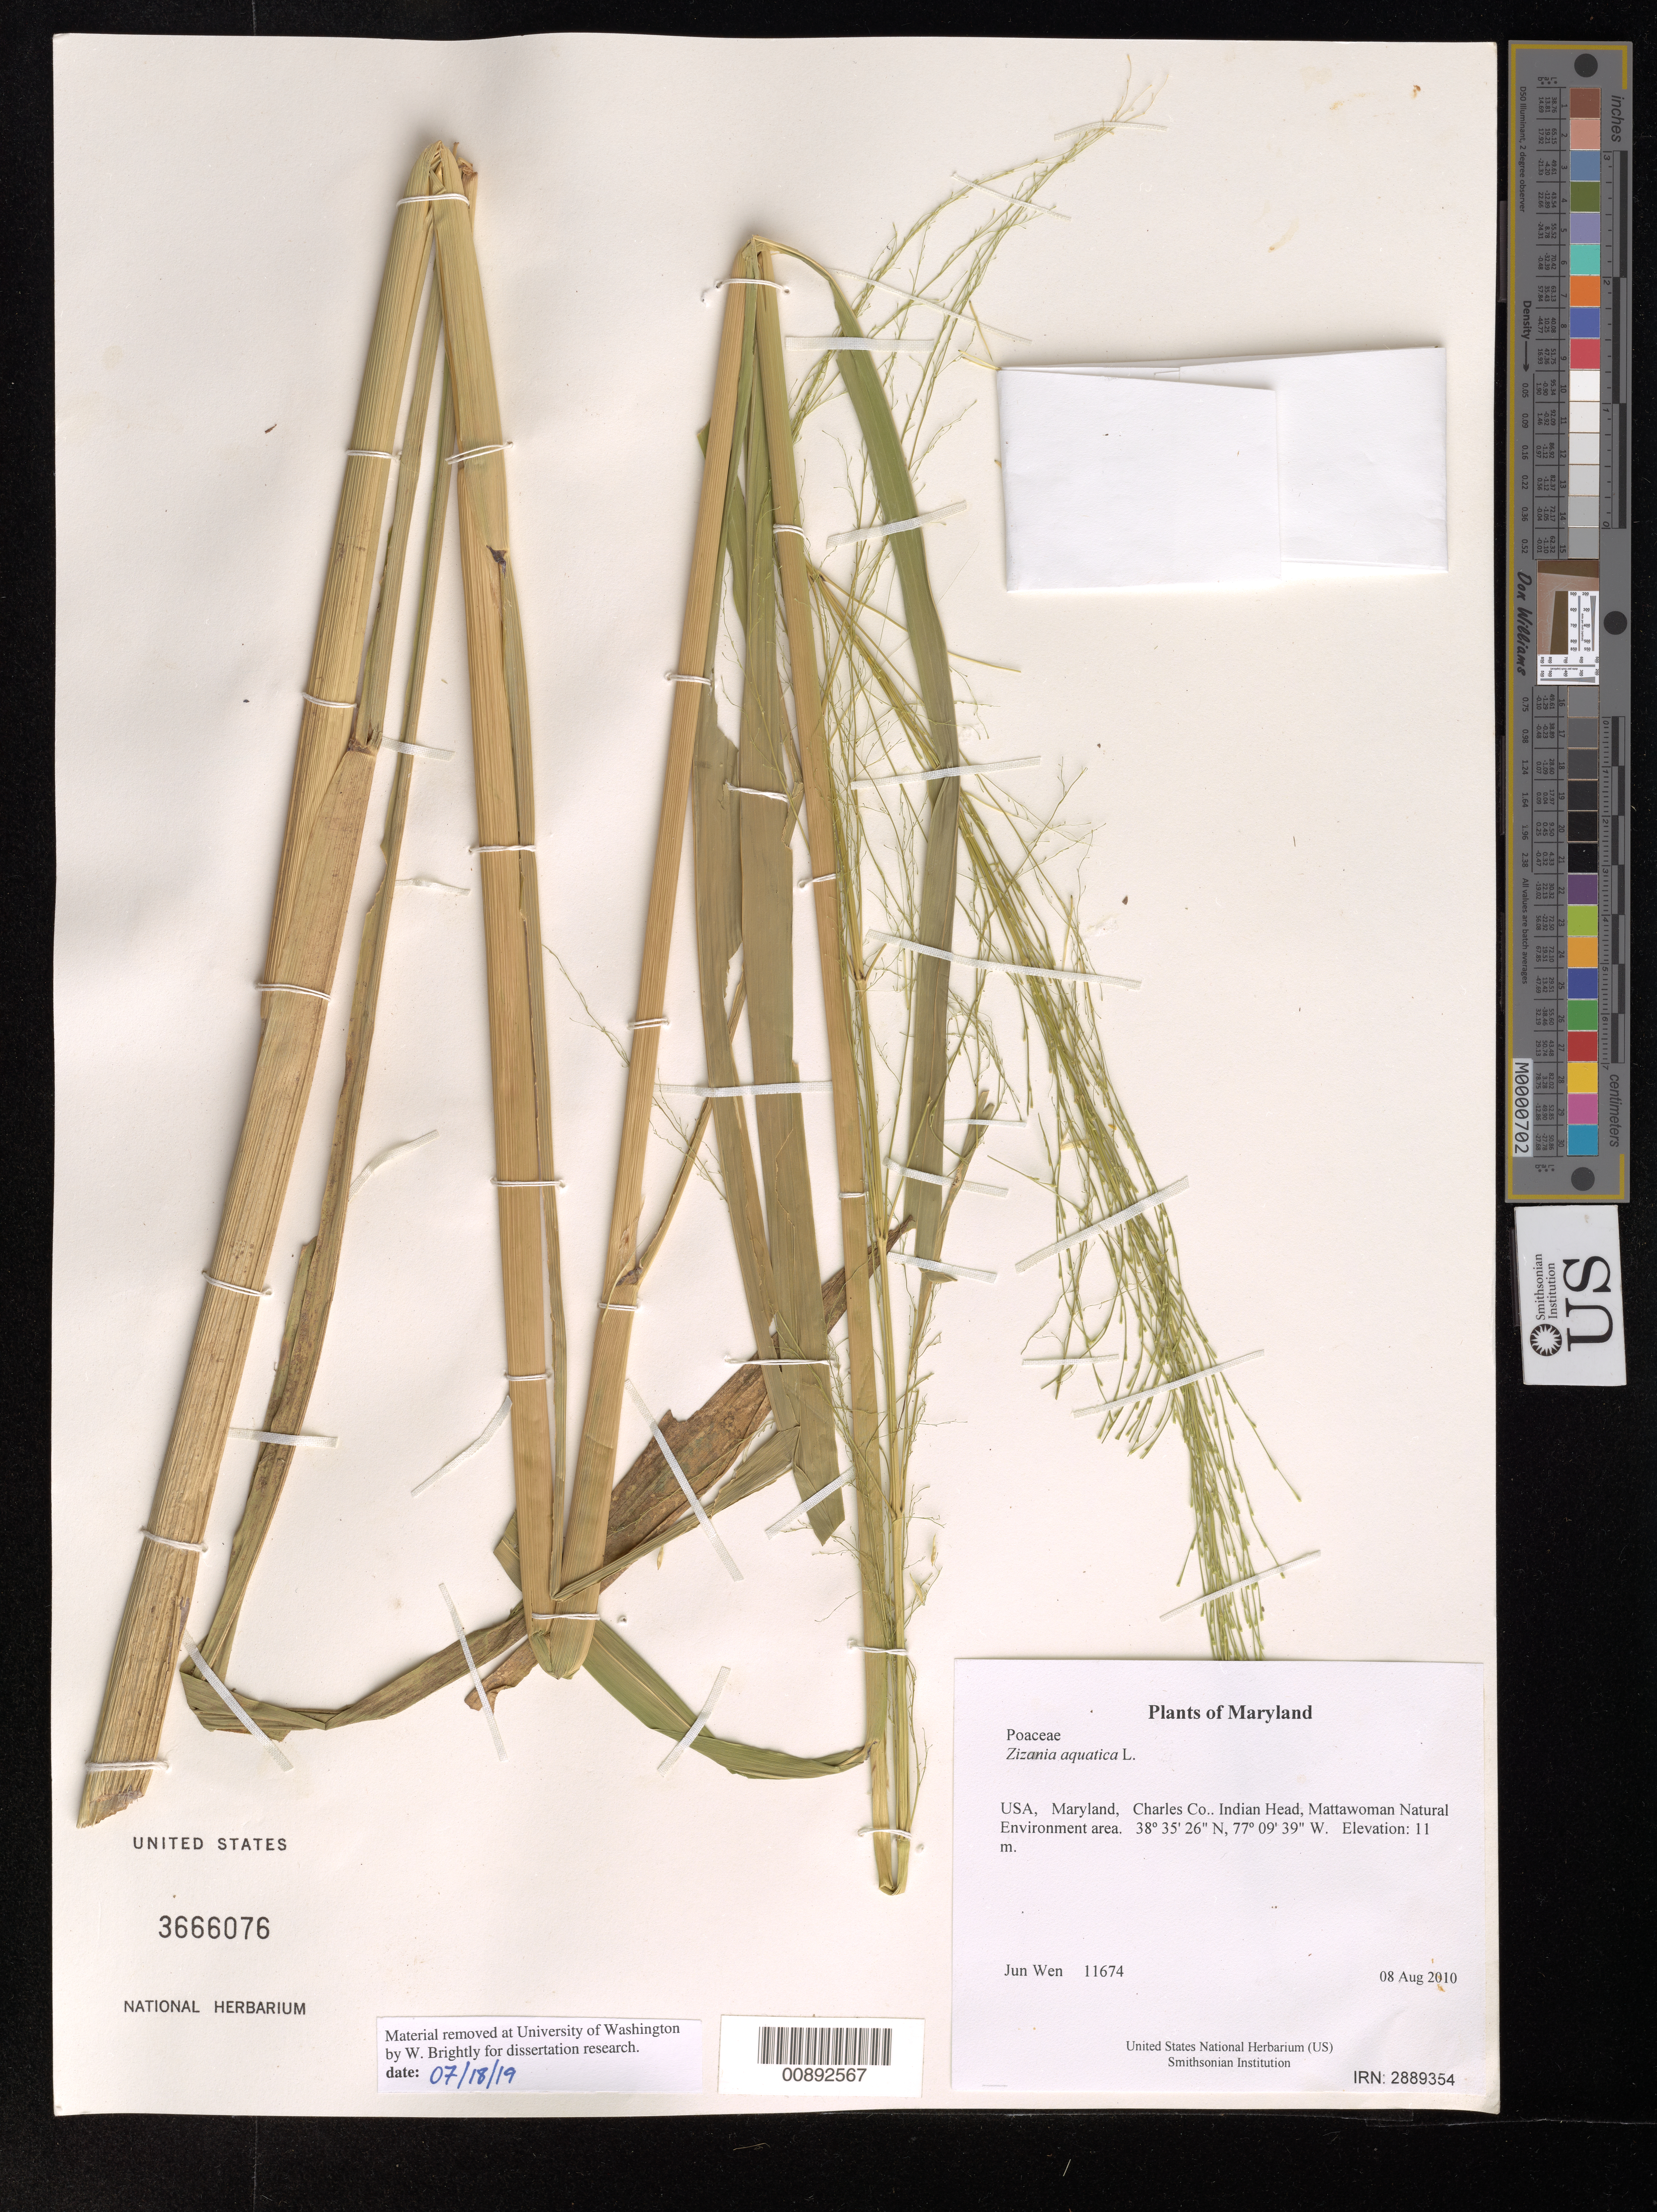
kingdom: Plantae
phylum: Tracheophyta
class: Liliopsida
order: Poales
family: Poaceae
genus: Zizania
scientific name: Zizania aquatica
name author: L.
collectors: J. Wen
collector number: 11674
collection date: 2010-08-08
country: United States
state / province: Maryland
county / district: Charles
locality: Indian Head, Mattawoman Natural Environment area.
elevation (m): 11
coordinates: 38 35.427 N, 77 09.647 W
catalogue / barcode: US 3666076